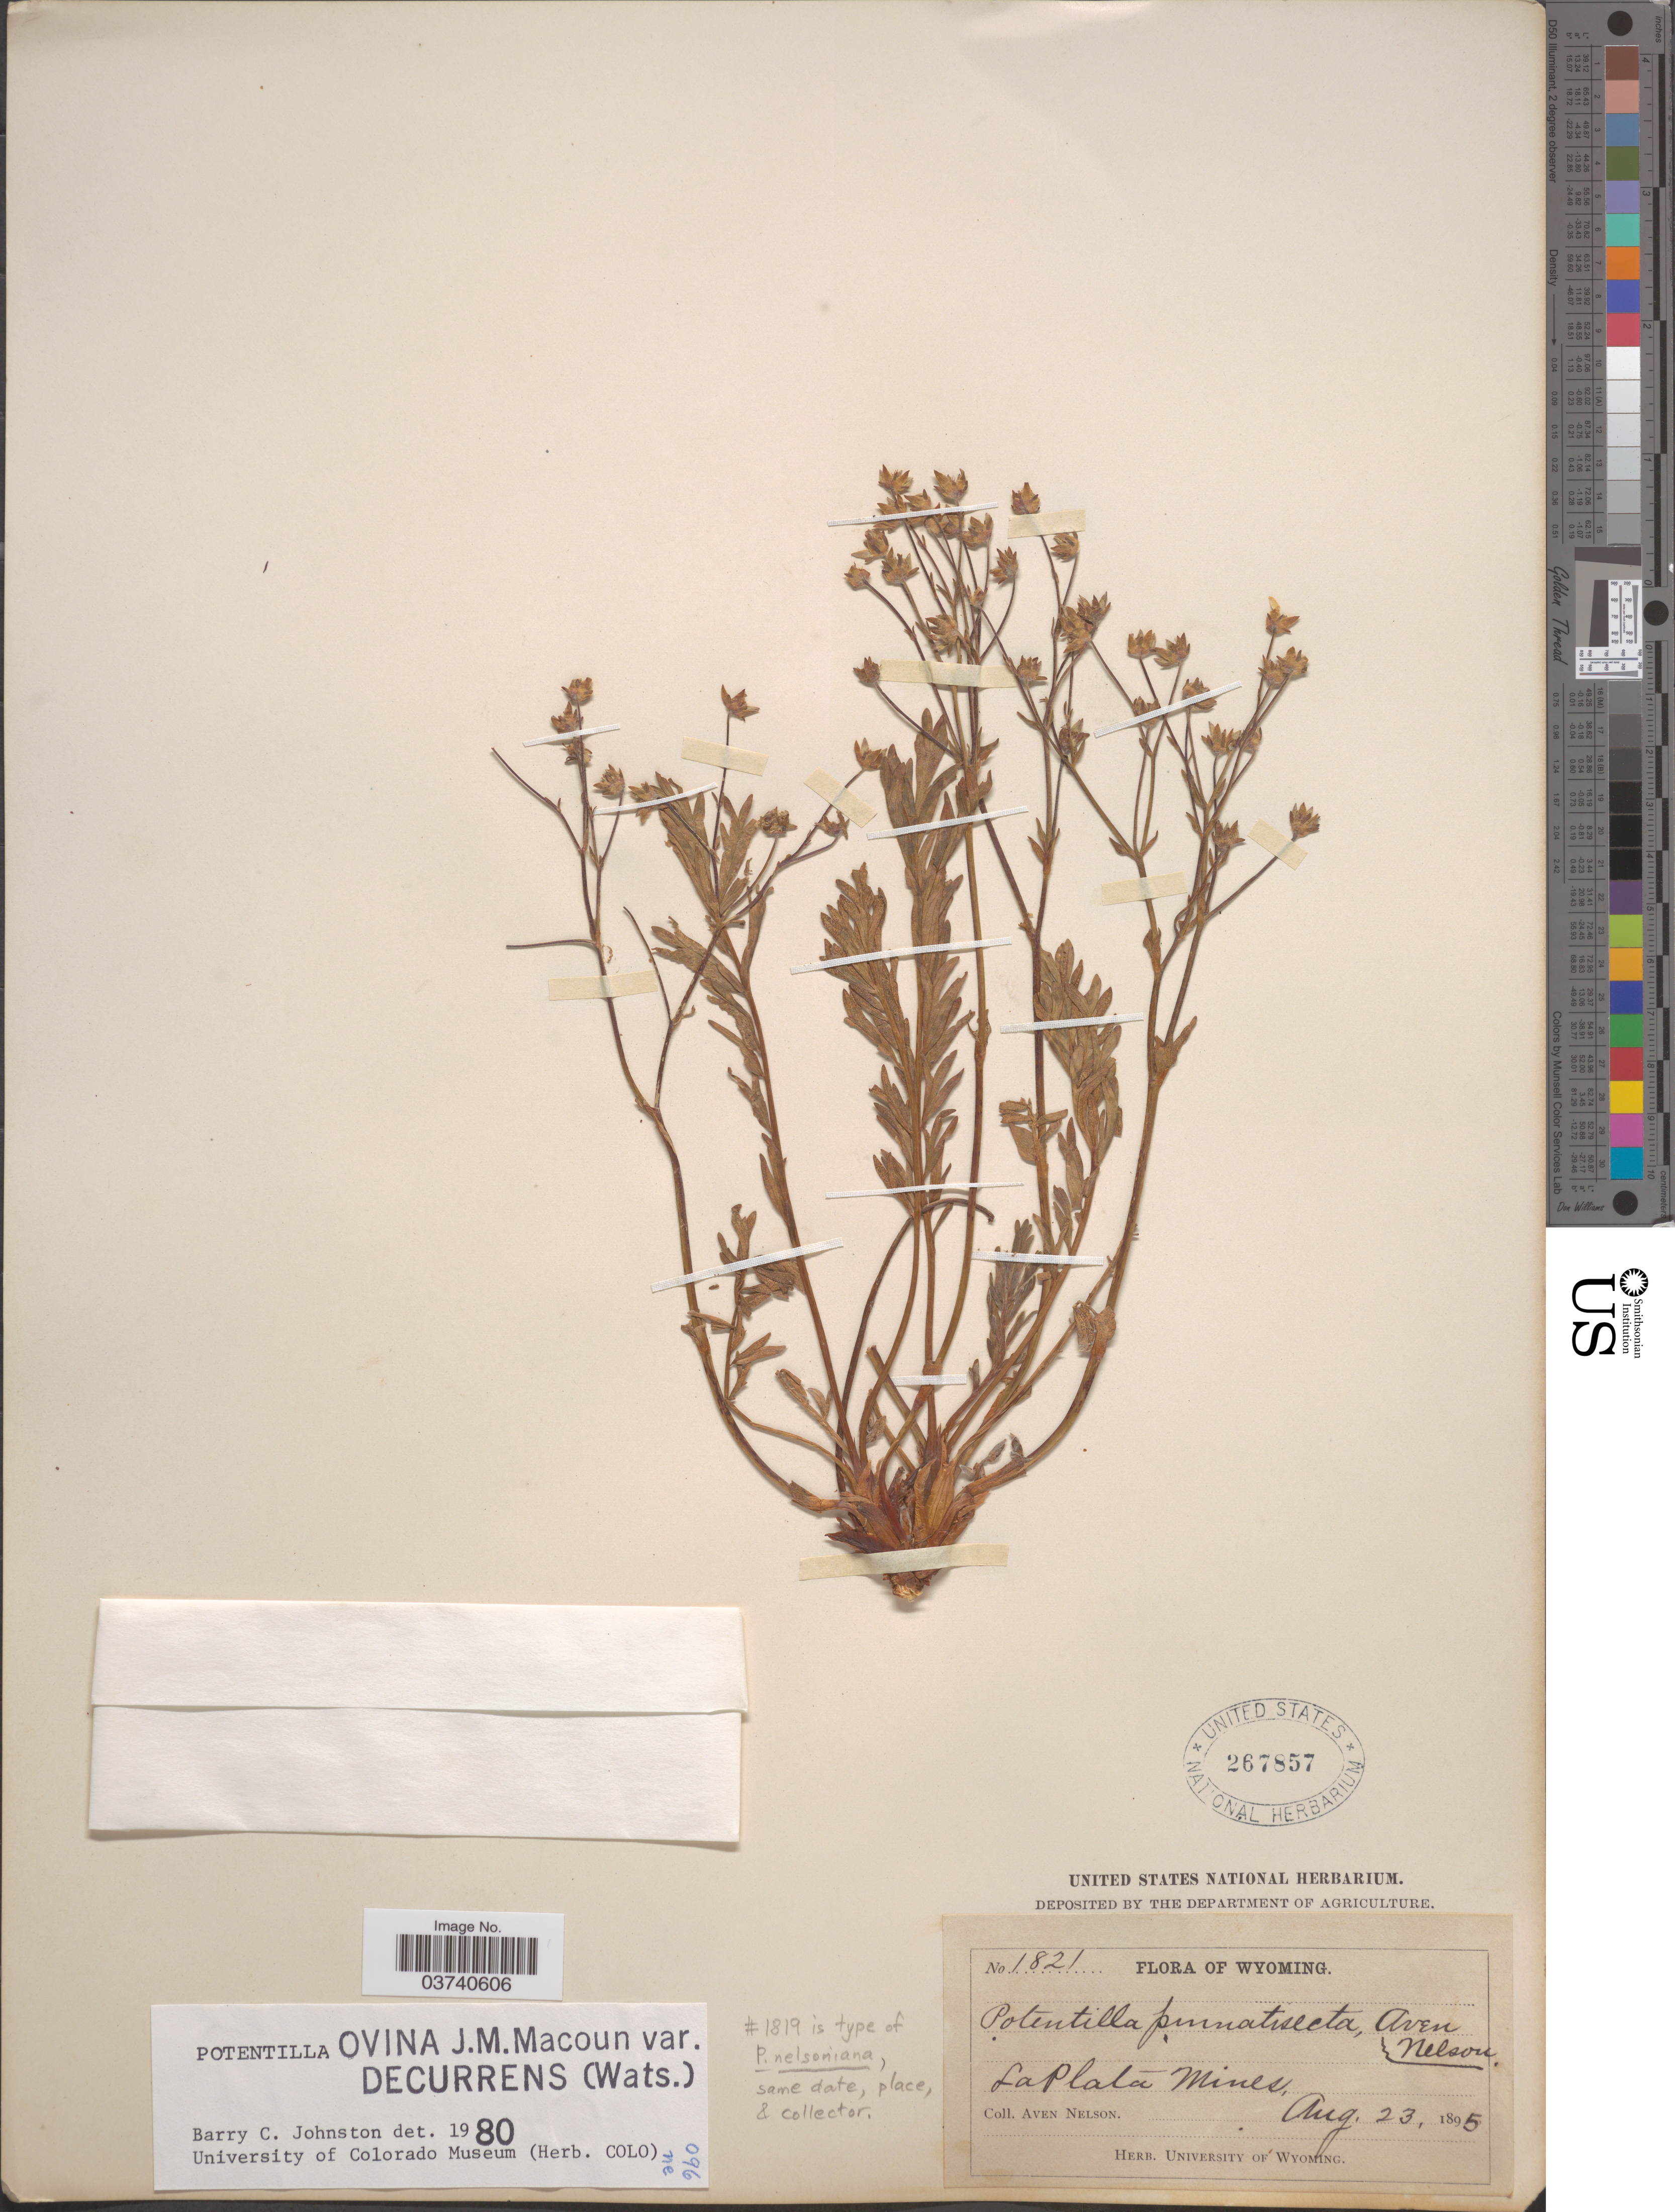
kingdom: Plantae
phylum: Tracheophyta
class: Magnoliopsida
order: Rosales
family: Rosaceae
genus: Potentilla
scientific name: Potentilla ovina var. decurrens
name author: (S. Watson) S.L. Welsh & B.C. Johnst.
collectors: A. Nelson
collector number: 1821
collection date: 1895-08-23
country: United States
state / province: Wyoming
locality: La Plata Mines.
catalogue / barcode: US 267857